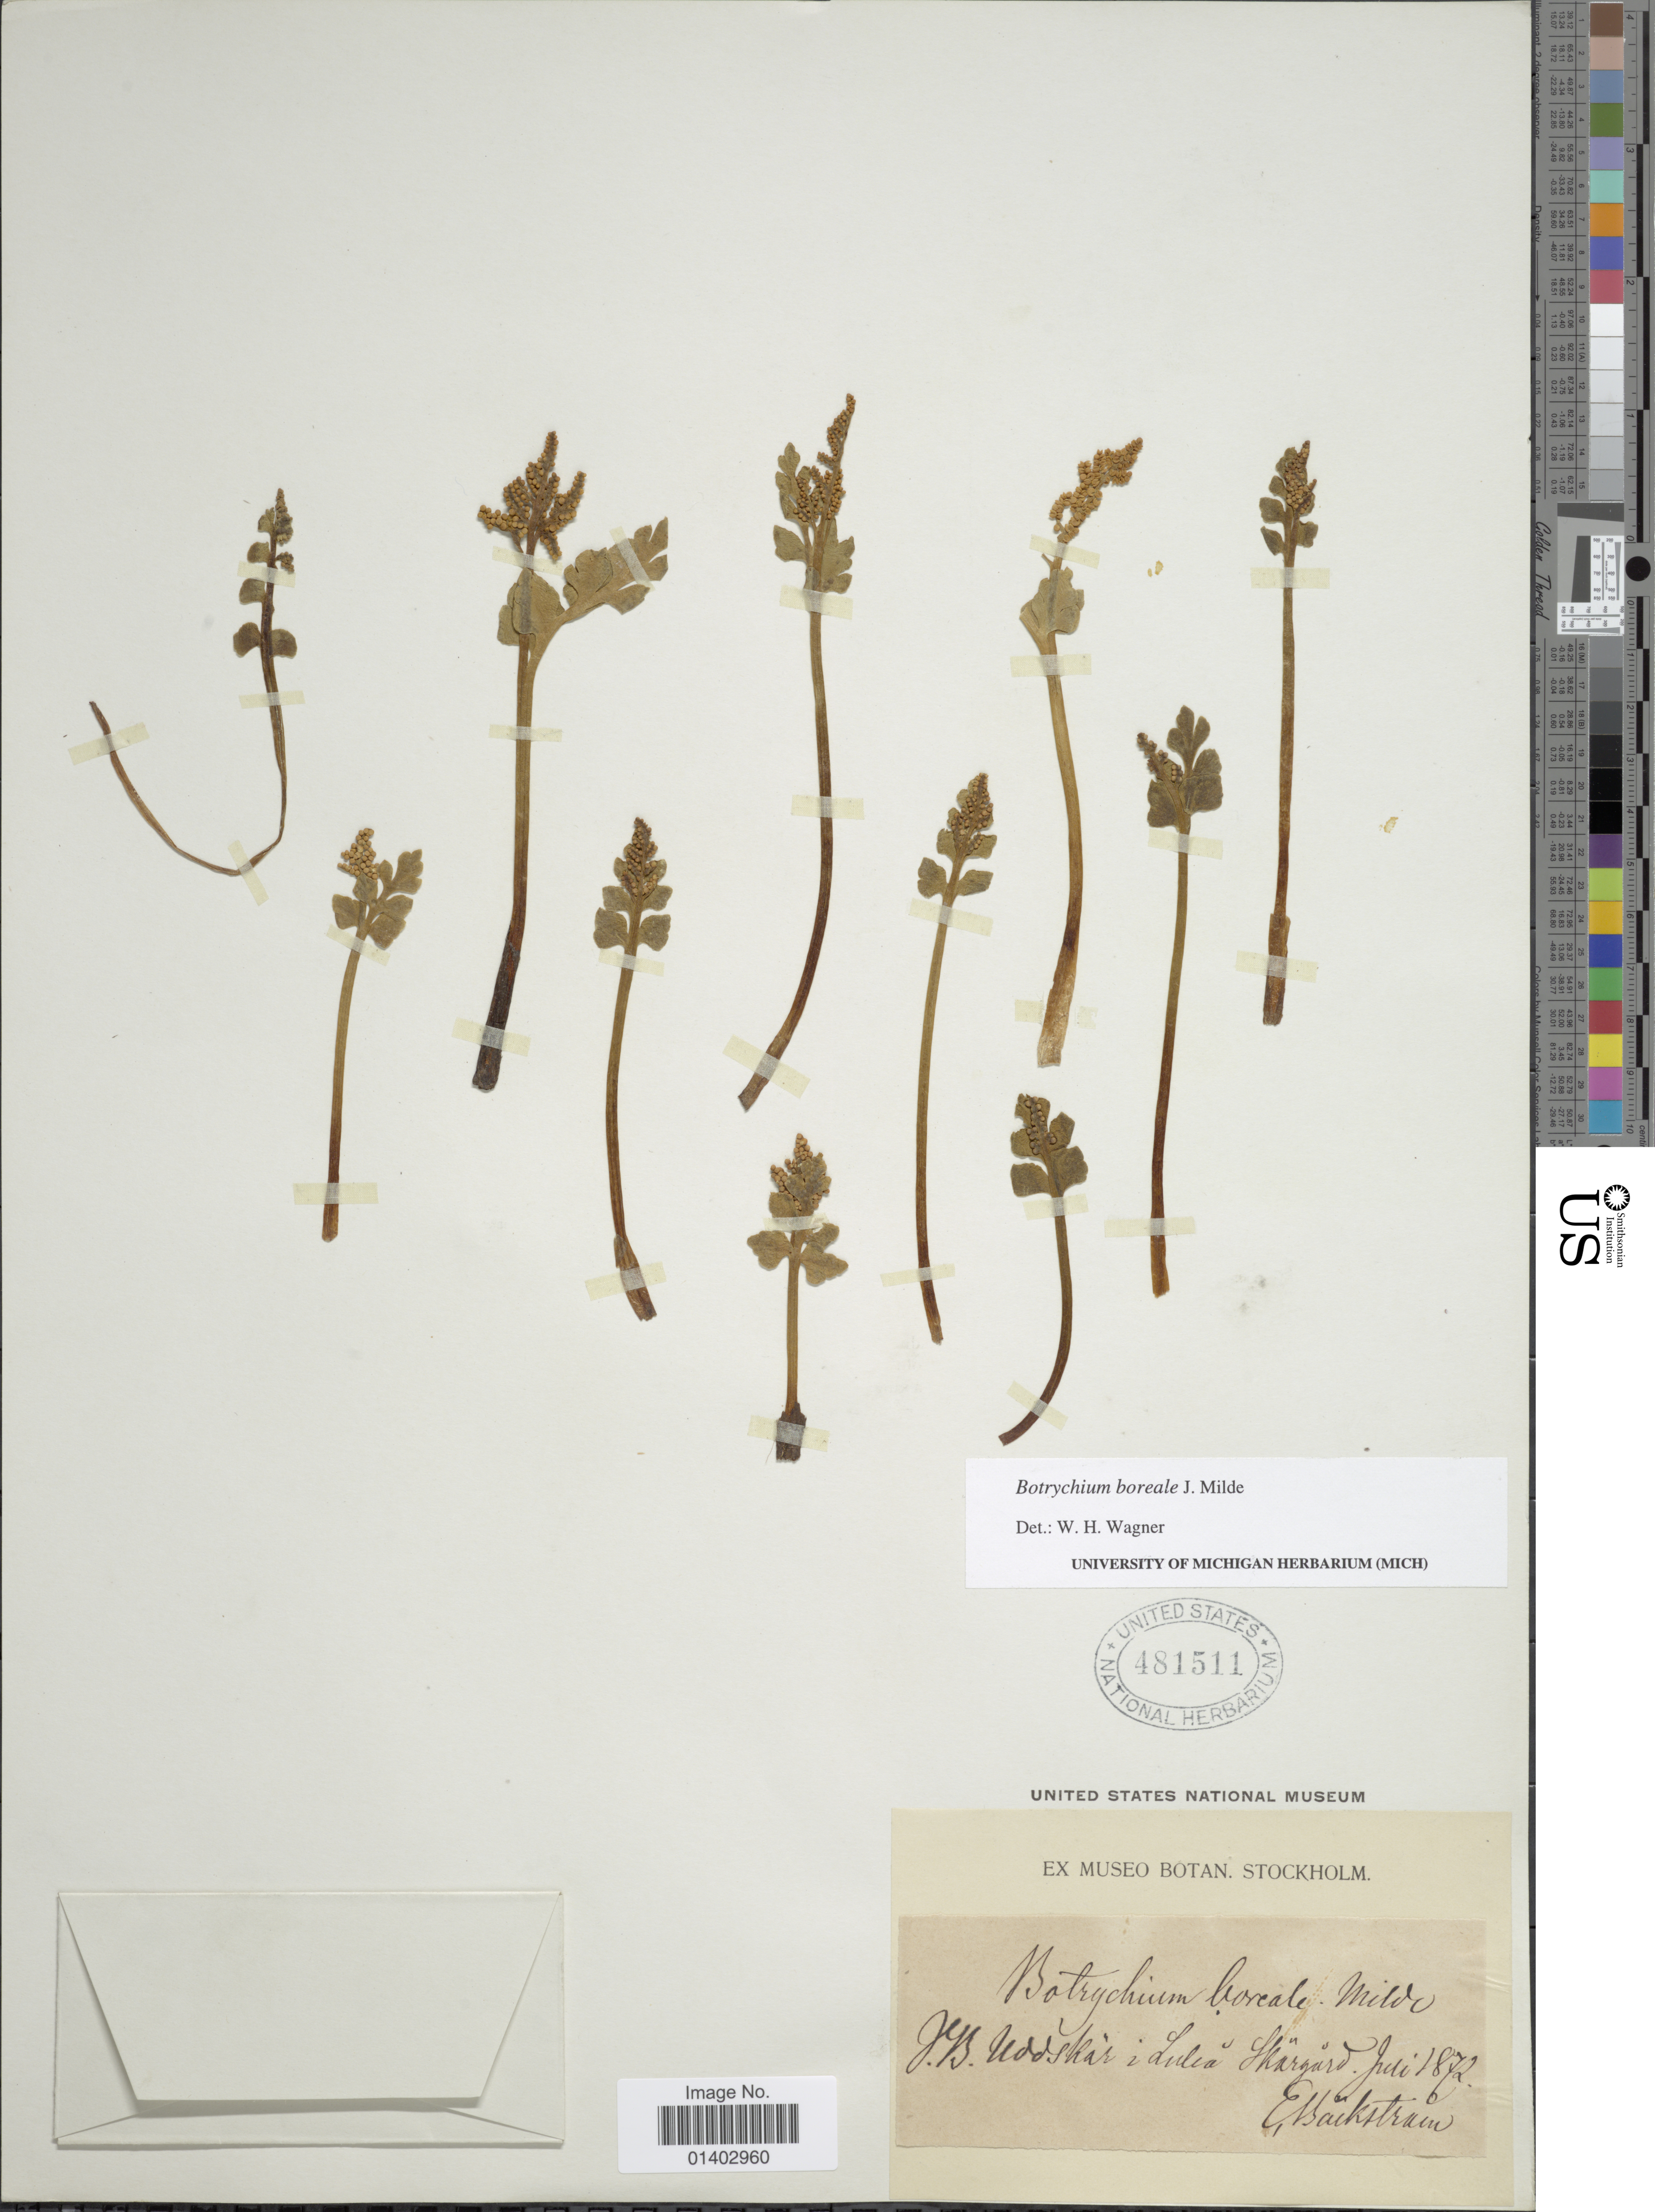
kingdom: Plantae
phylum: Tracheophyta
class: Polypodiopsida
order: Ophioglossales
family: Ophioglossaceae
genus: Botrychium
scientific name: Botrychium boreale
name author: Milde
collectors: E. Bäckstram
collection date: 1872-07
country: Sweden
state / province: Norrbotten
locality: V.B. Uddskar i Lulea Skärgard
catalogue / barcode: US 481511